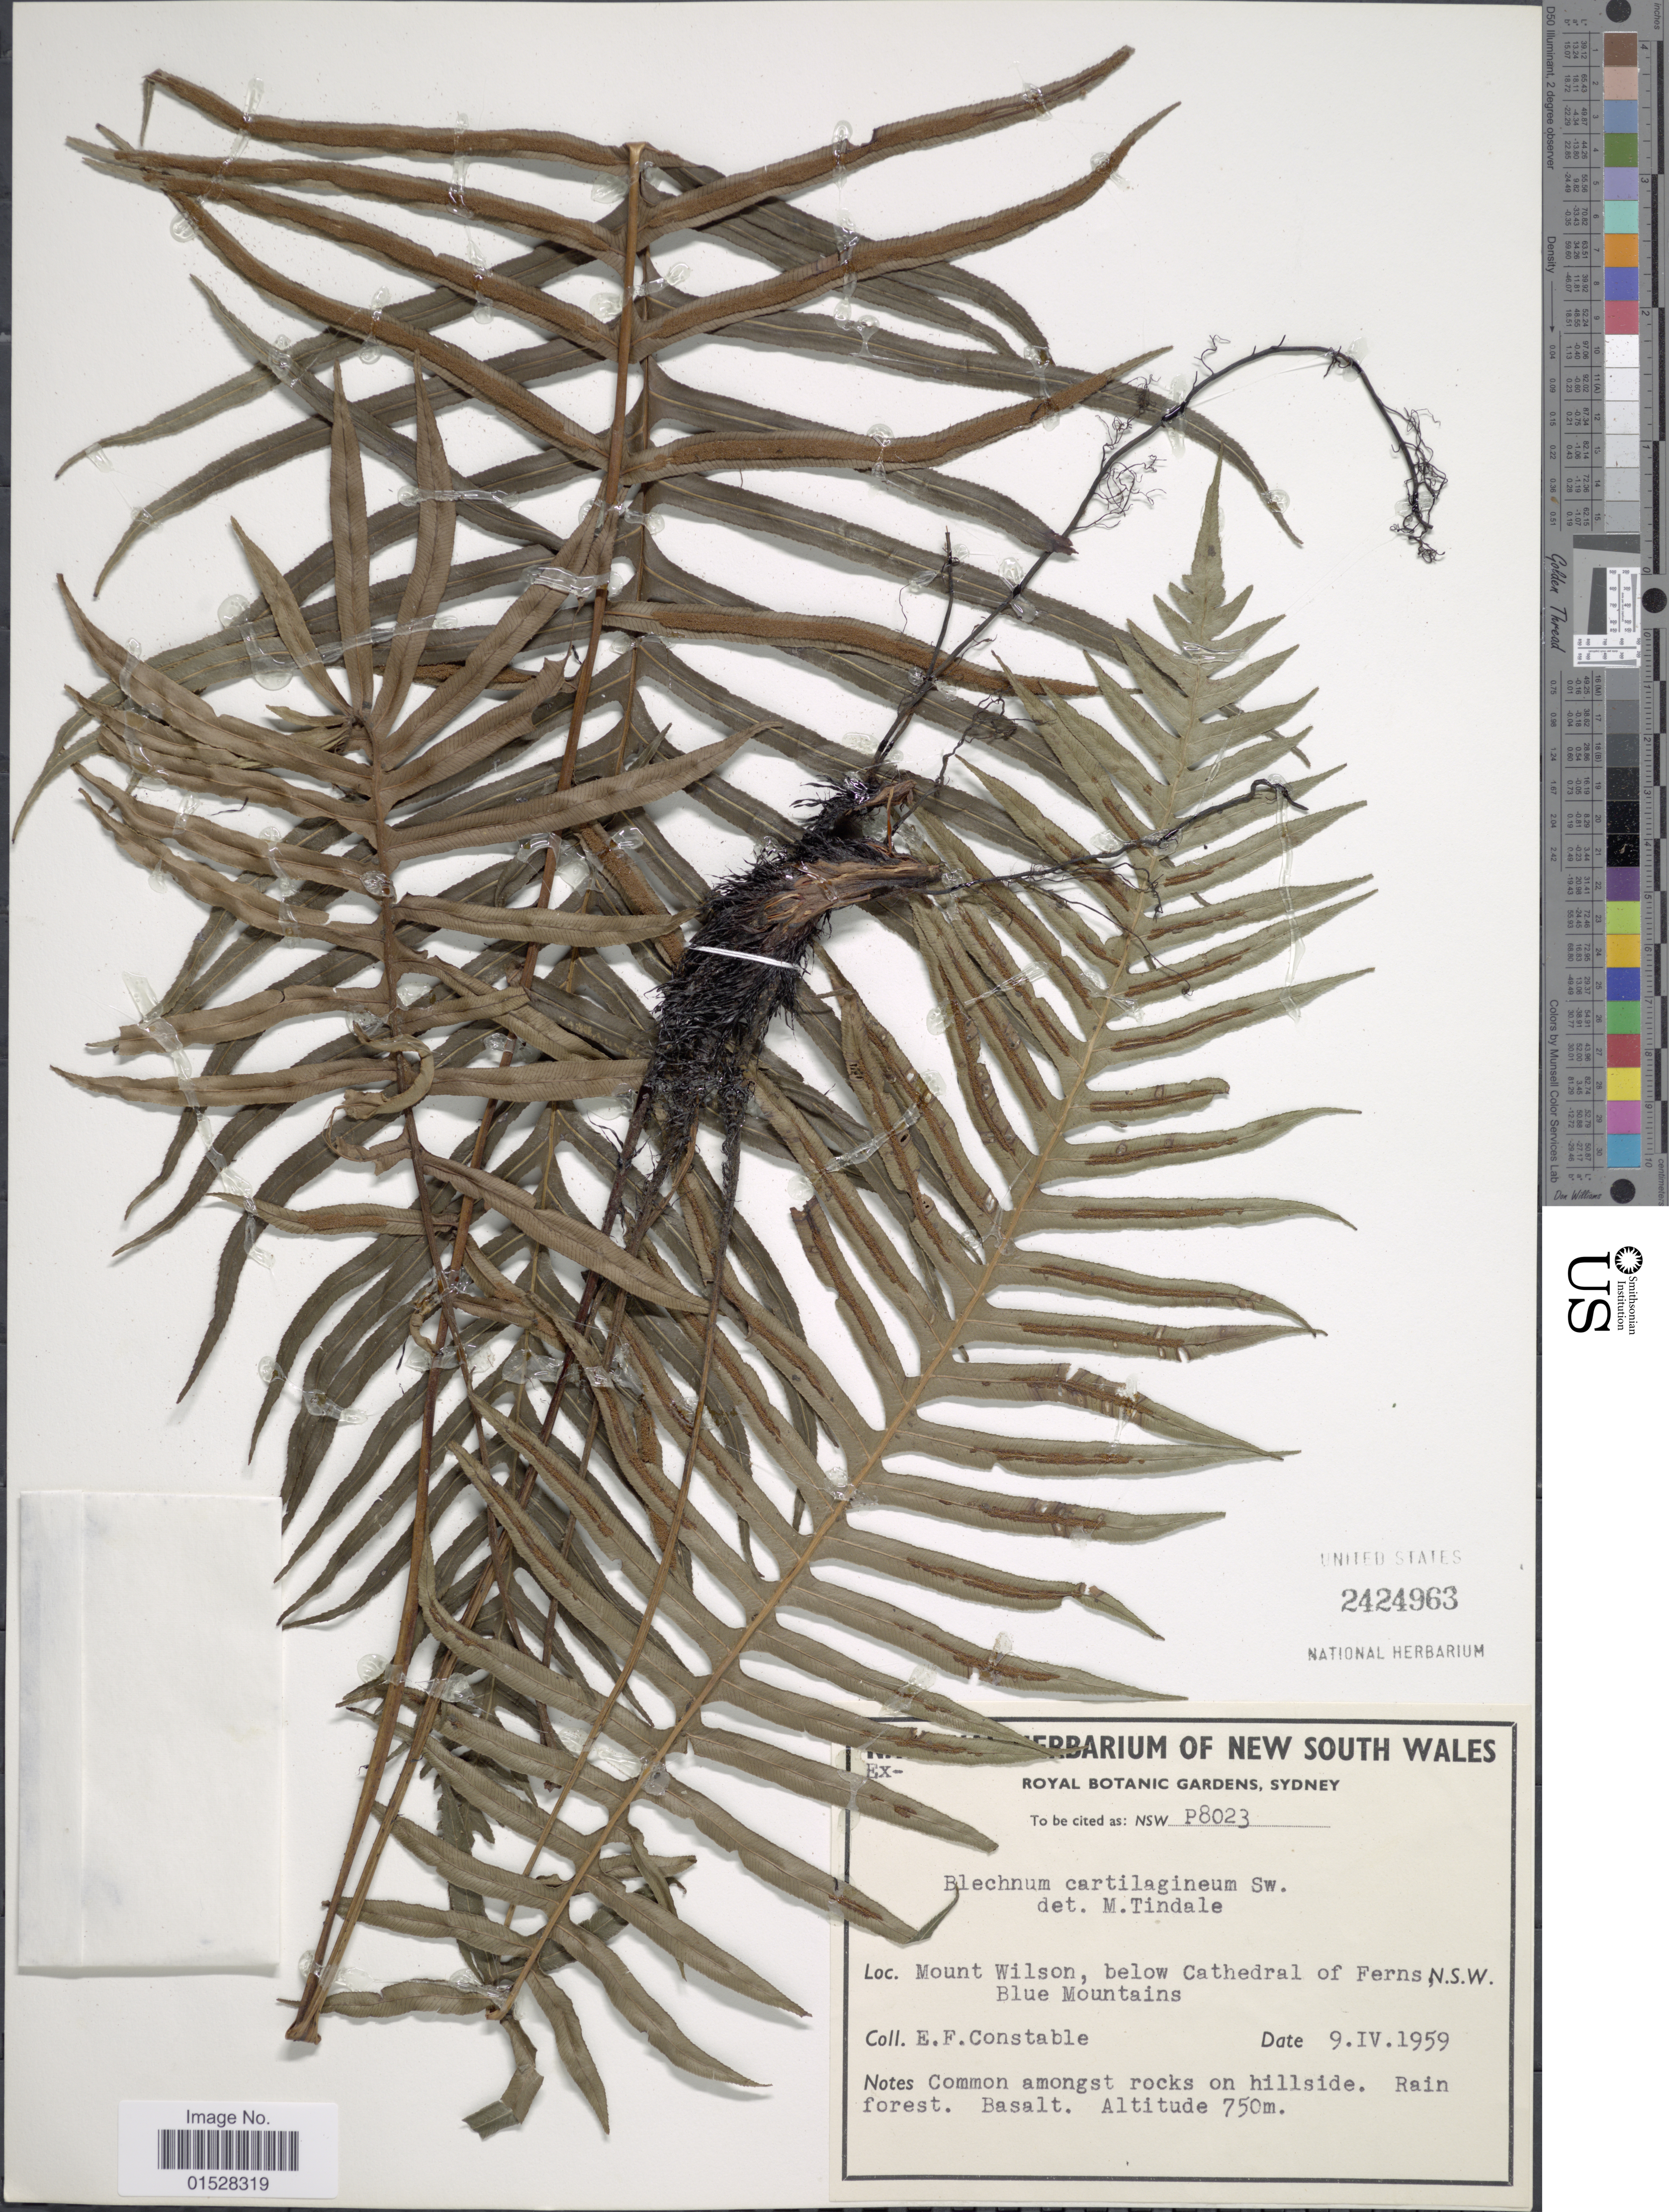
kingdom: Plantae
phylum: Tracheophyta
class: Polypodiopsida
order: Polypodiales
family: Blechnaceae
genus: Blechnum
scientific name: Blechnum cartilagineum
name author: Sw.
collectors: E. F. Constable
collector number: P8023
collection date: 1959-04-09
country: Australia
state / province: New South Wales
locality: Mount Wilson, below Cathedral of Ferns, Blue Mountains.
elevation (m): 750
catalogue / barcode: US 2424963